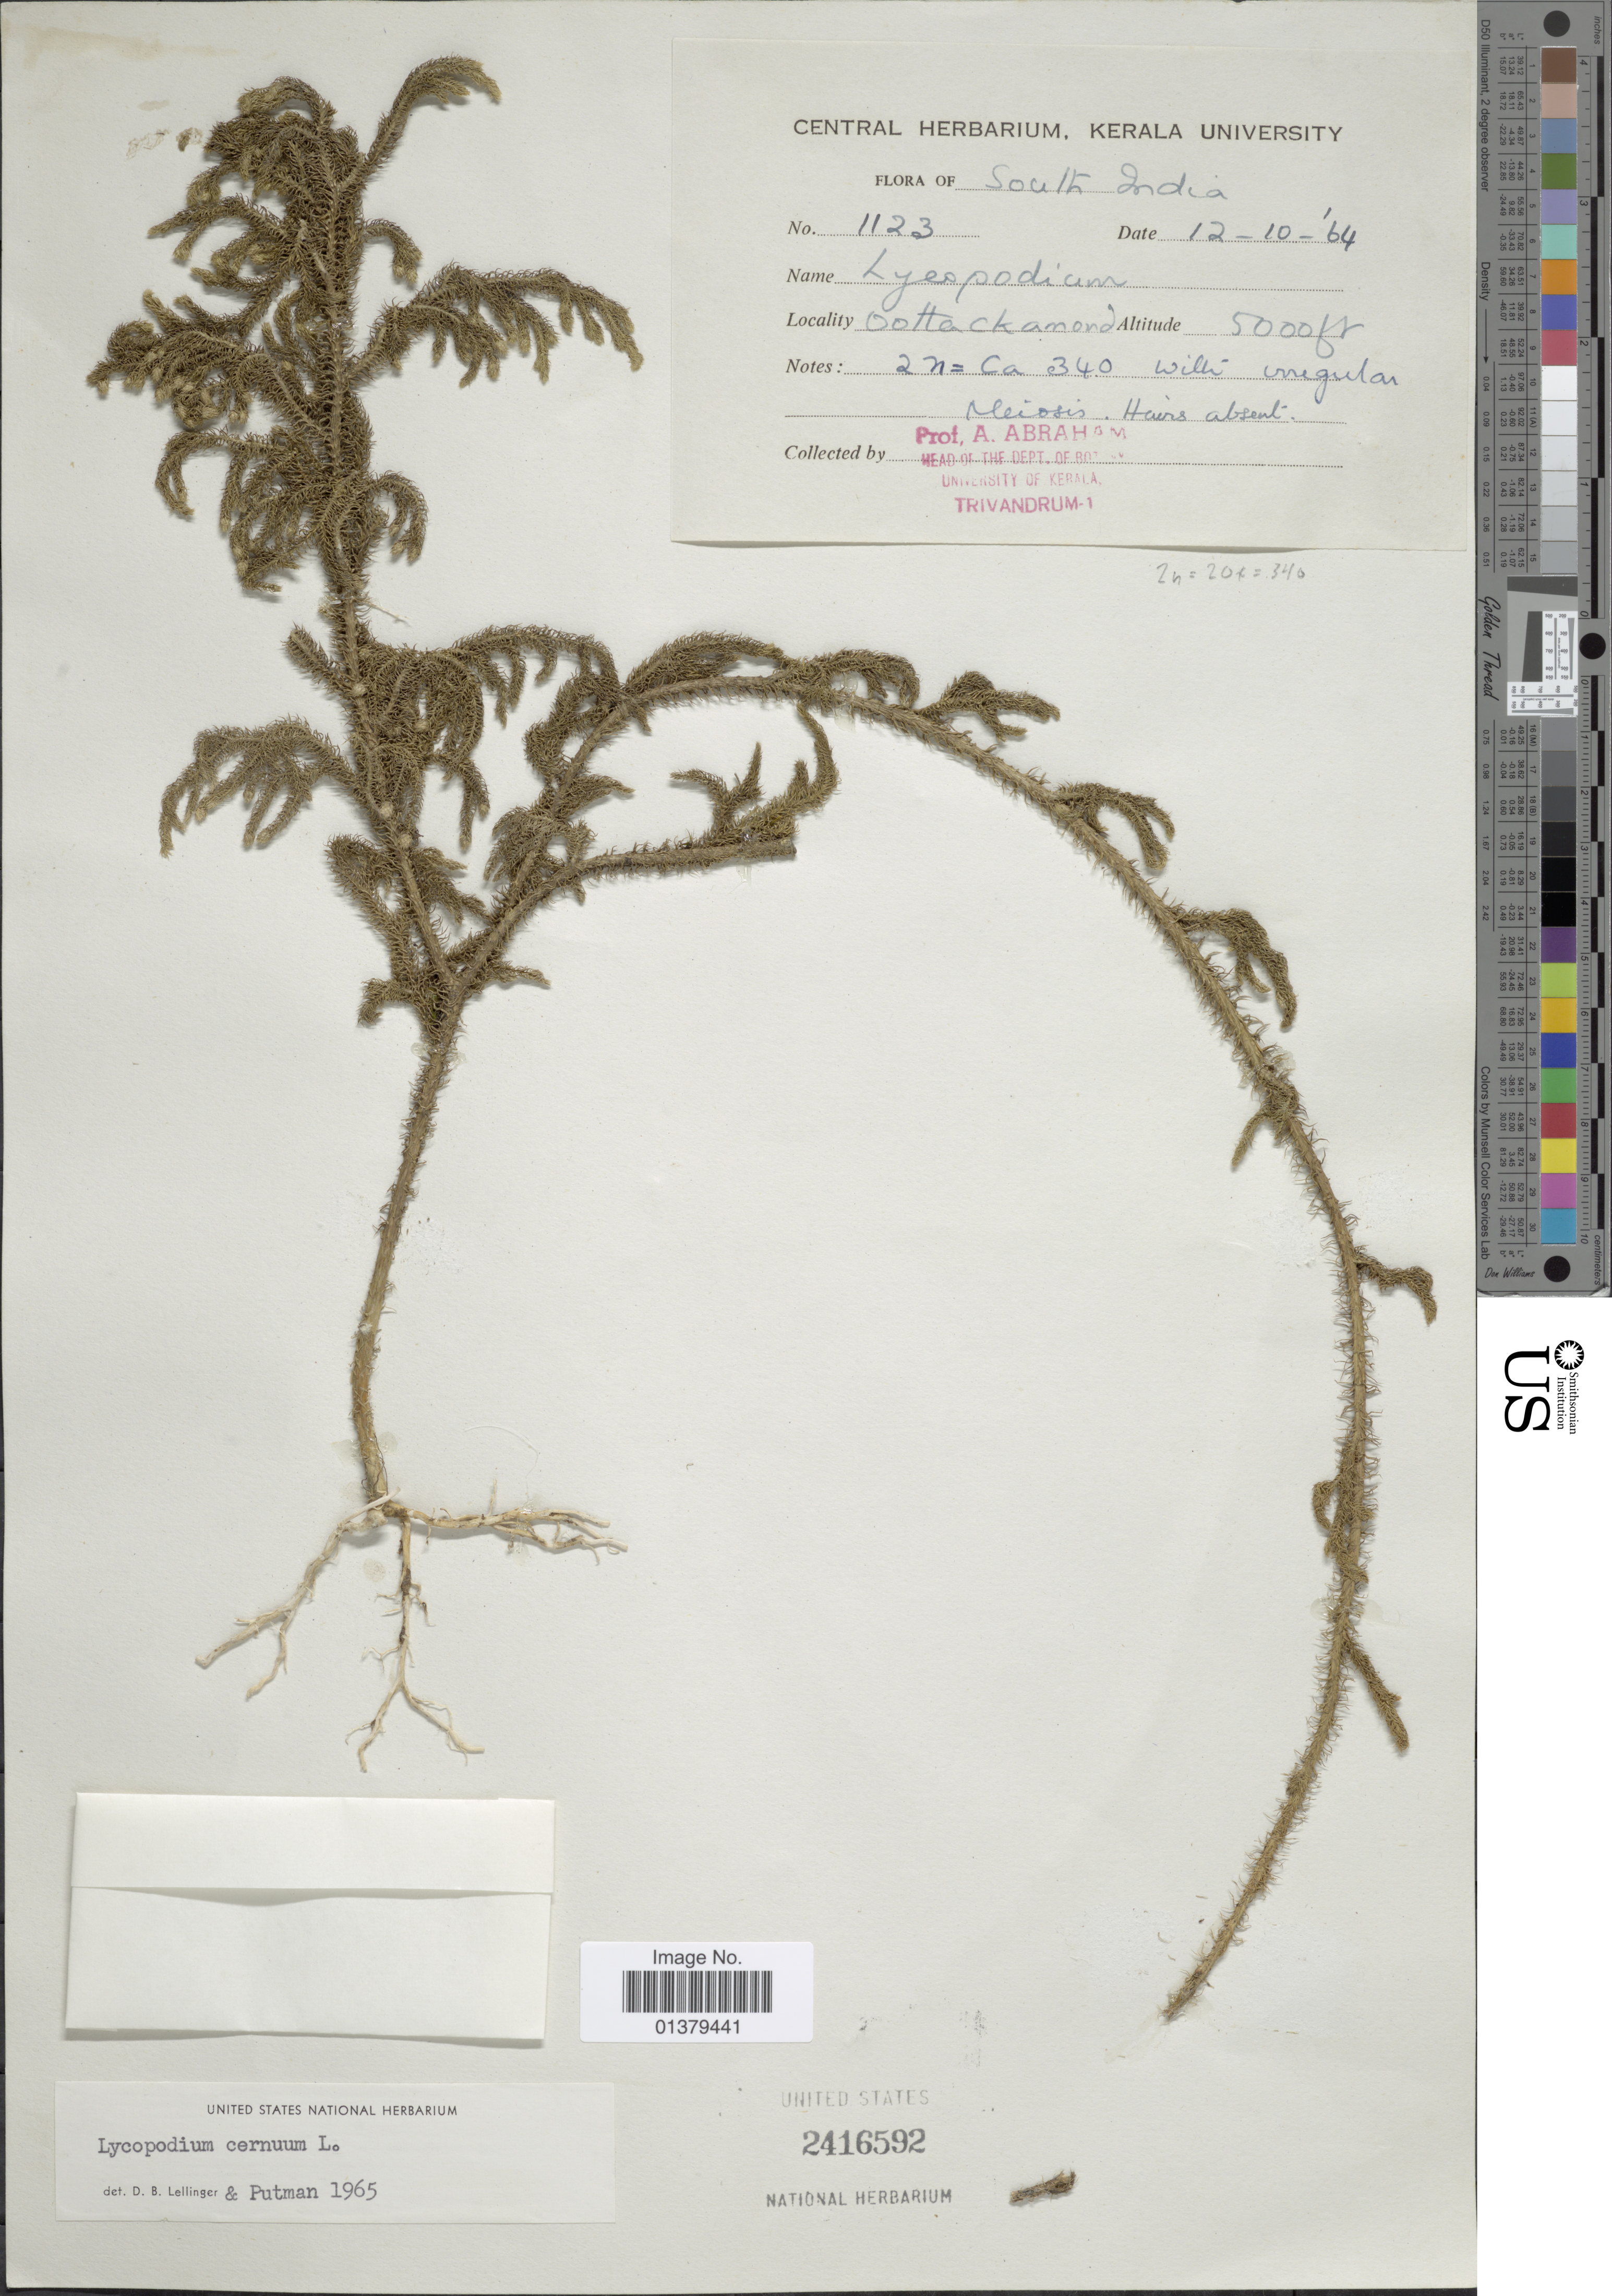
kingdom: Plantae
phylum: Tracheophyta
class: Lycopodiopsida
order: Lycopodiales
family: Lycopodiaceae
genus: Palhinhaea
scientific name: Palhinhaea cernua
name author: (L.) Vasc. & Franco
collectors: A. Abraham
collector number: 1123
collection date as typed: Transcribed d/m/y: 12/10/64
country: India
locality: South India, Ootackamond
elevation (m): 1524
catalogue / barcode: US 2416592